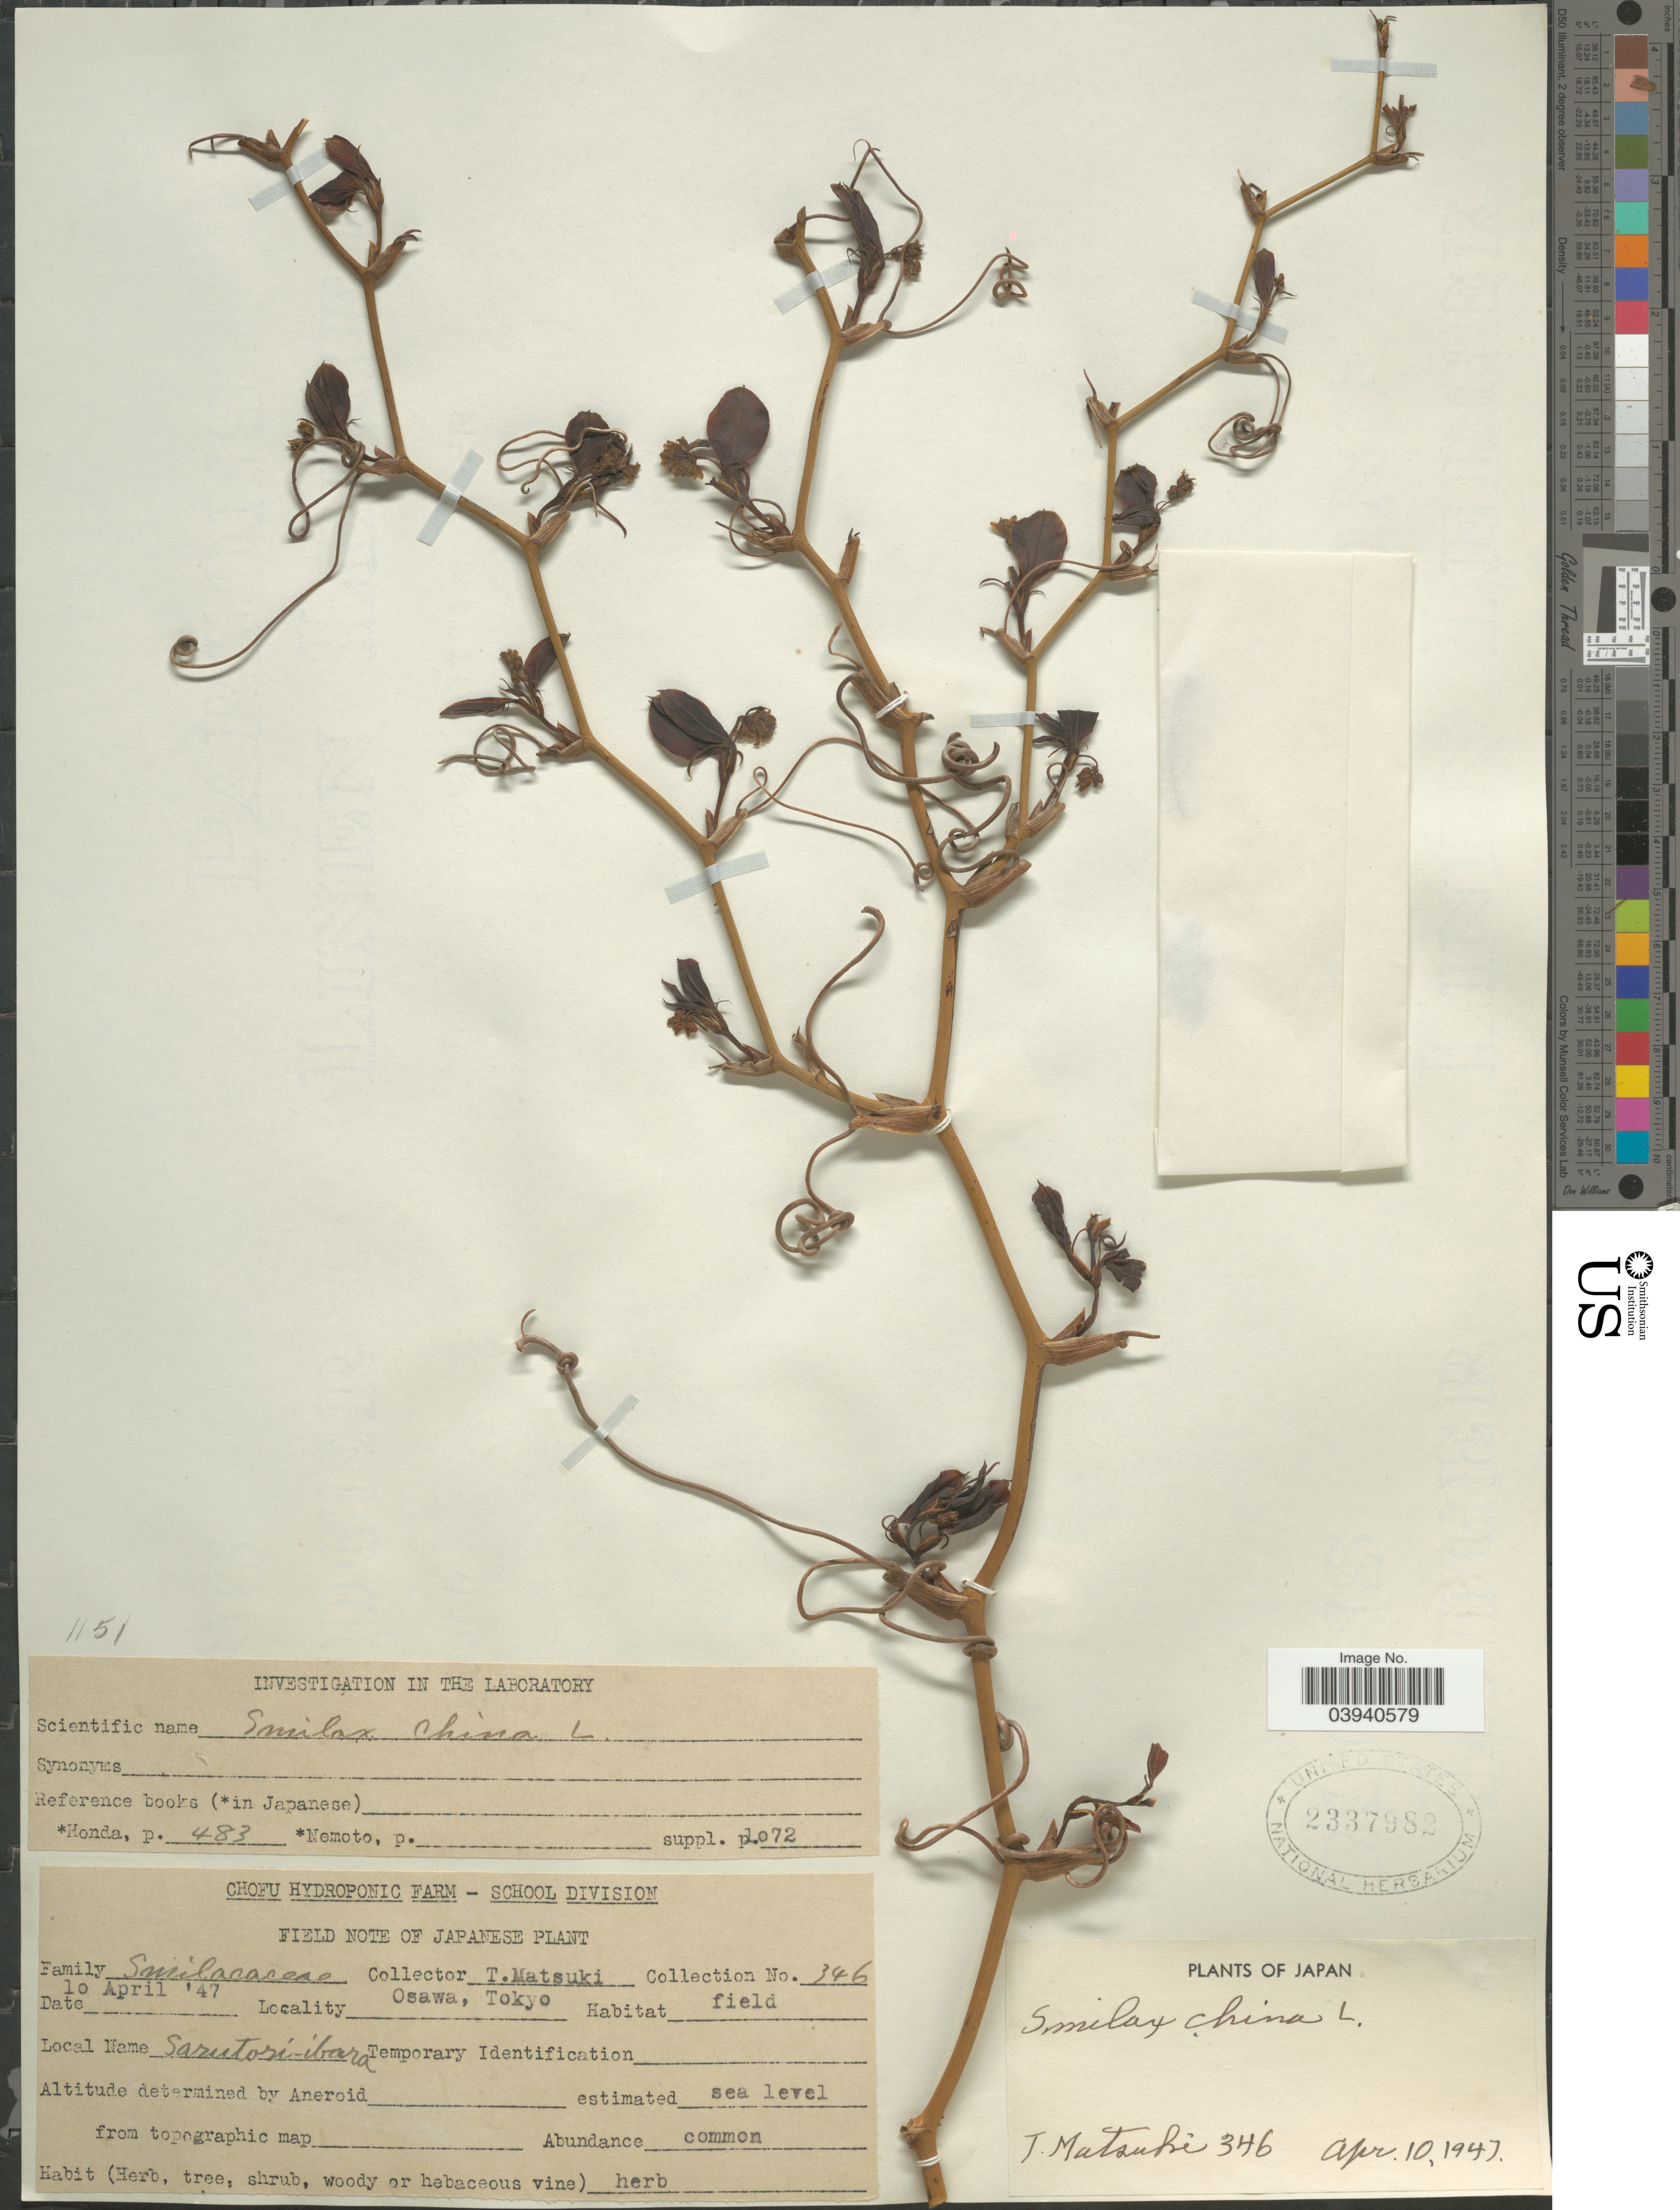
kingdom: Plantae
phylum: Tracheophyta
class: Liliopsida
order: Liliales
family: Smilacaceae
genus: Smilax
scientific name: Smilax china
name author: L.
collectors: T. Matsuki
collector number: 346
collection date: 1947-04-10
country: Japan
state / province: Tokyo, Federal City of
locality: Osawa, Tokyo.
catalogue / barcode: US 2337982